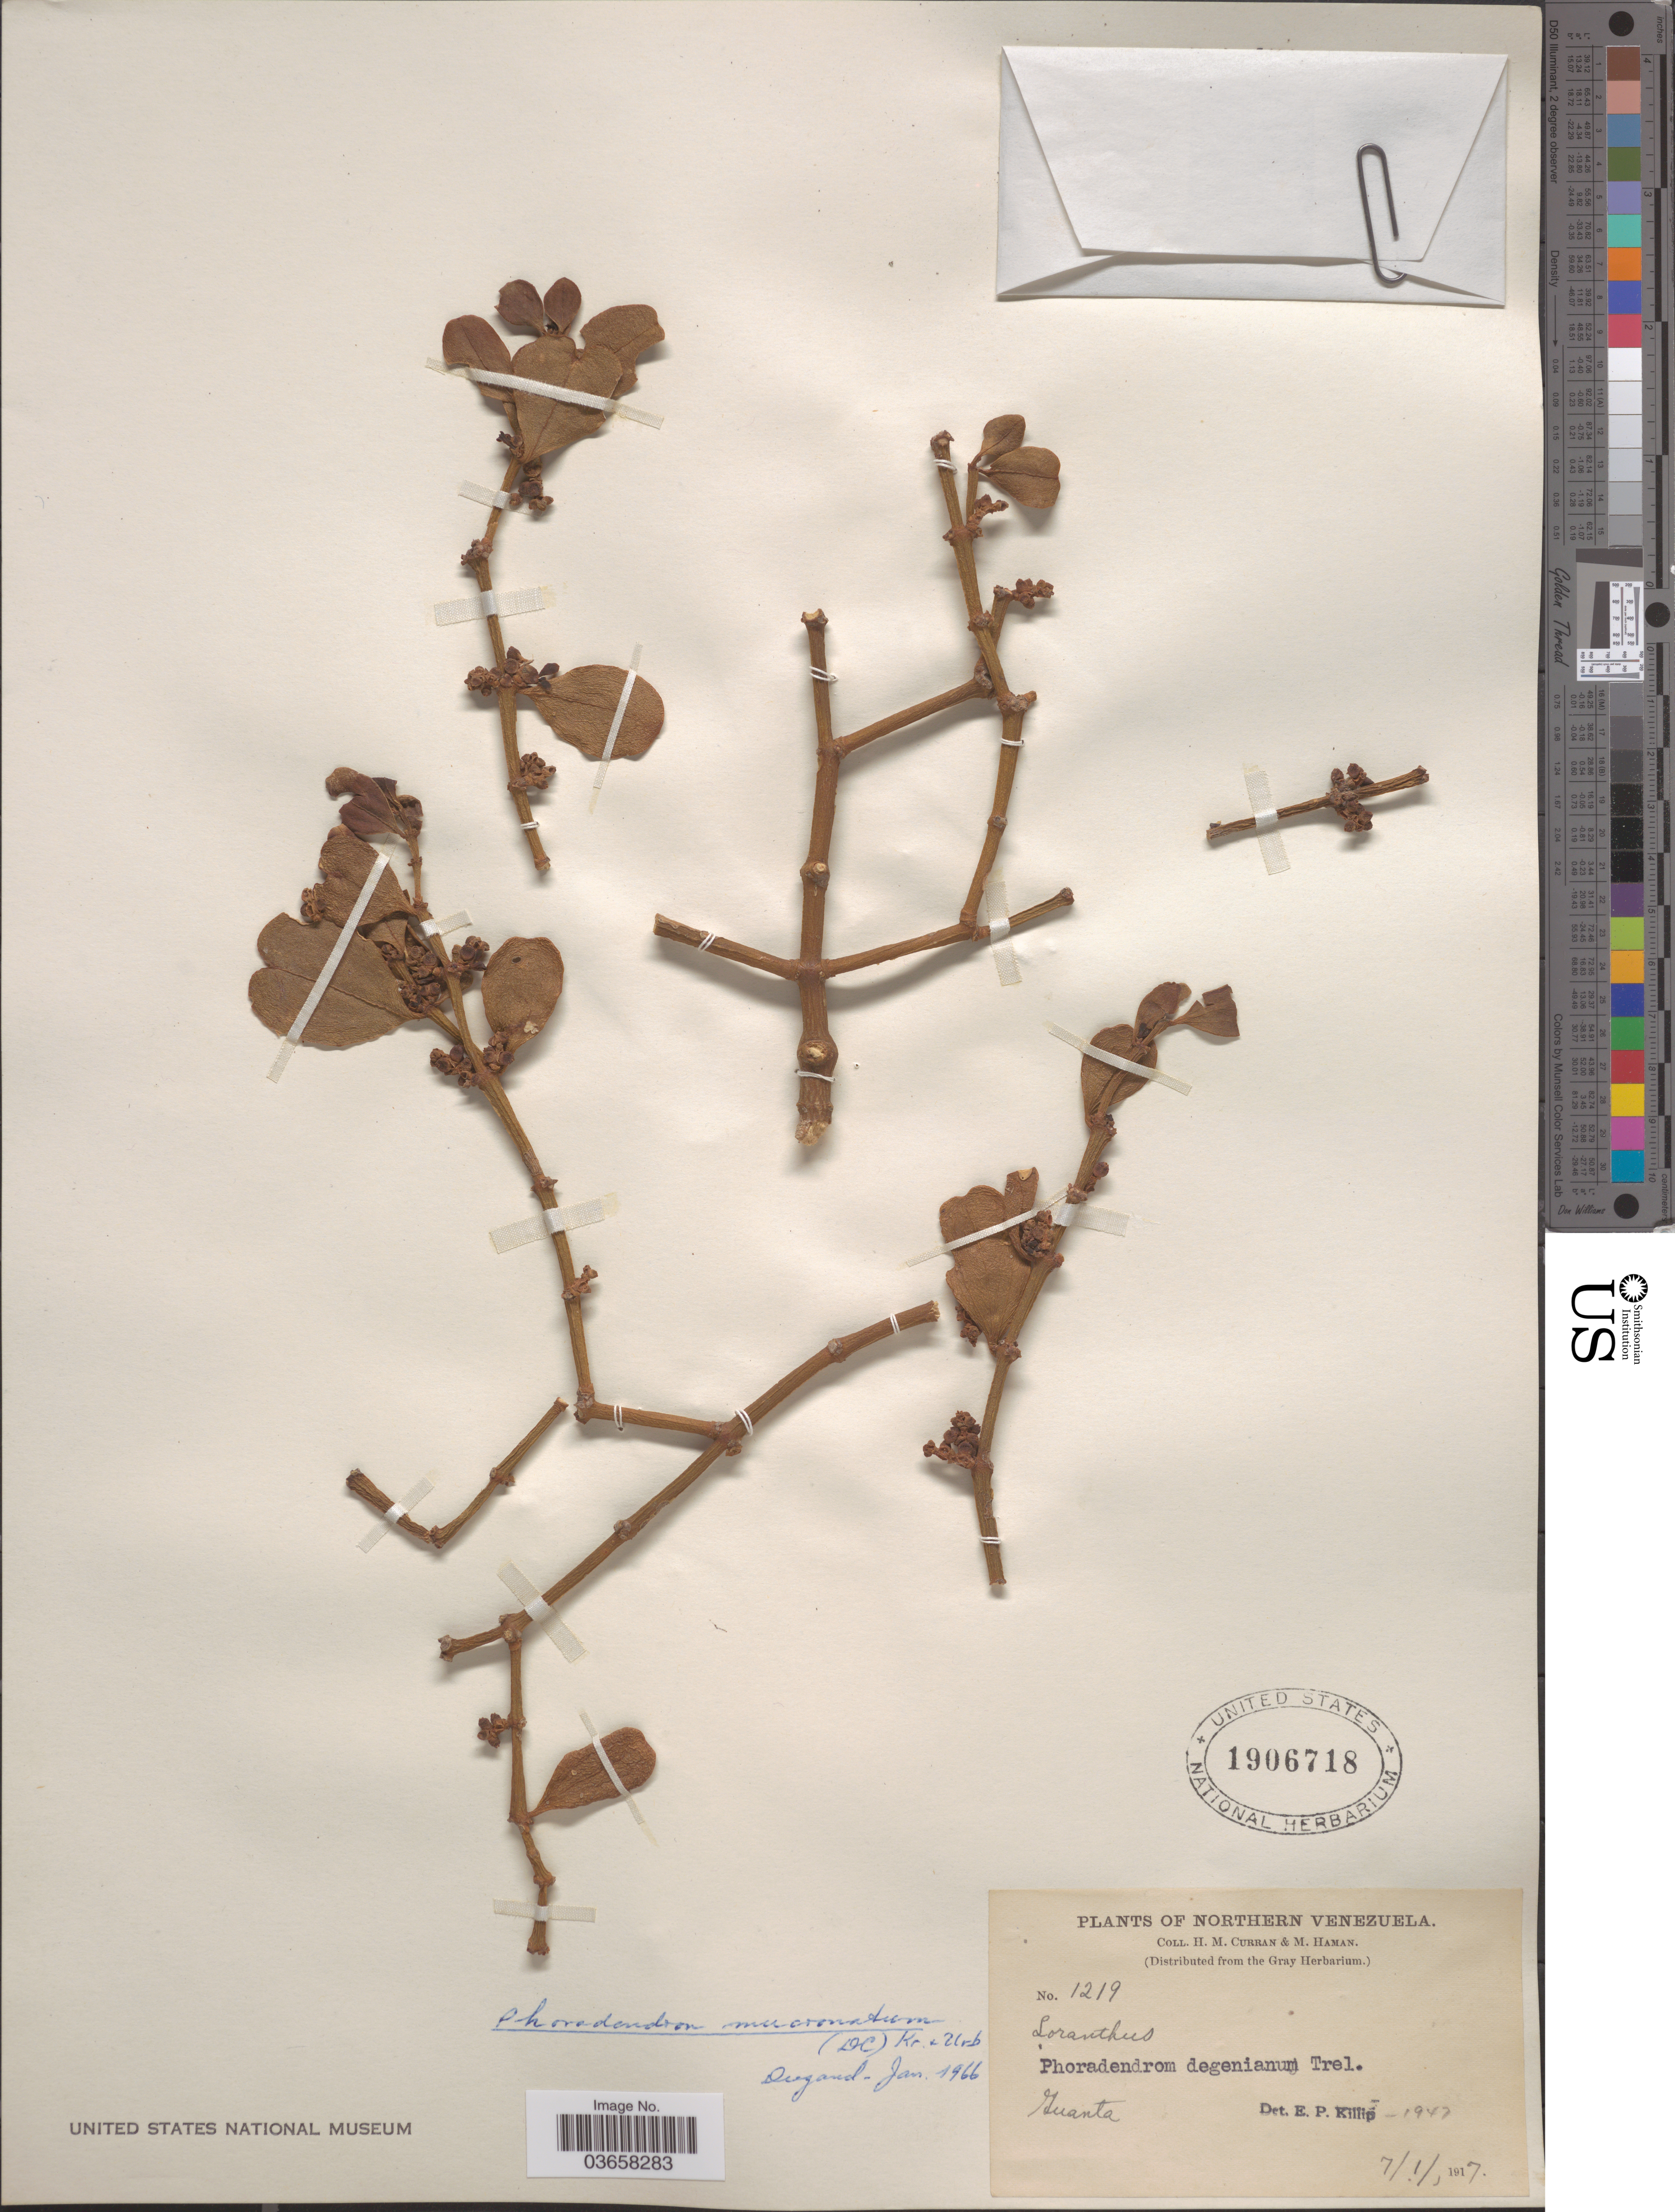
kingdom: Plantae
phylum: Tracheophyta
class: Magnoliopsida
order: Santalales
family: Viscaceae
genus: Phoradendron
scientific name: Phoradendron mucronatum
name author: (DC.) Krug & Urb.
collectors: H. M. Curran & M. Haman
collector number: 1219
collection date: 1917-01-07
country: Venezuela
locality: Northern Venezuela. Guanta.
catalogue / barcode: US 1906718